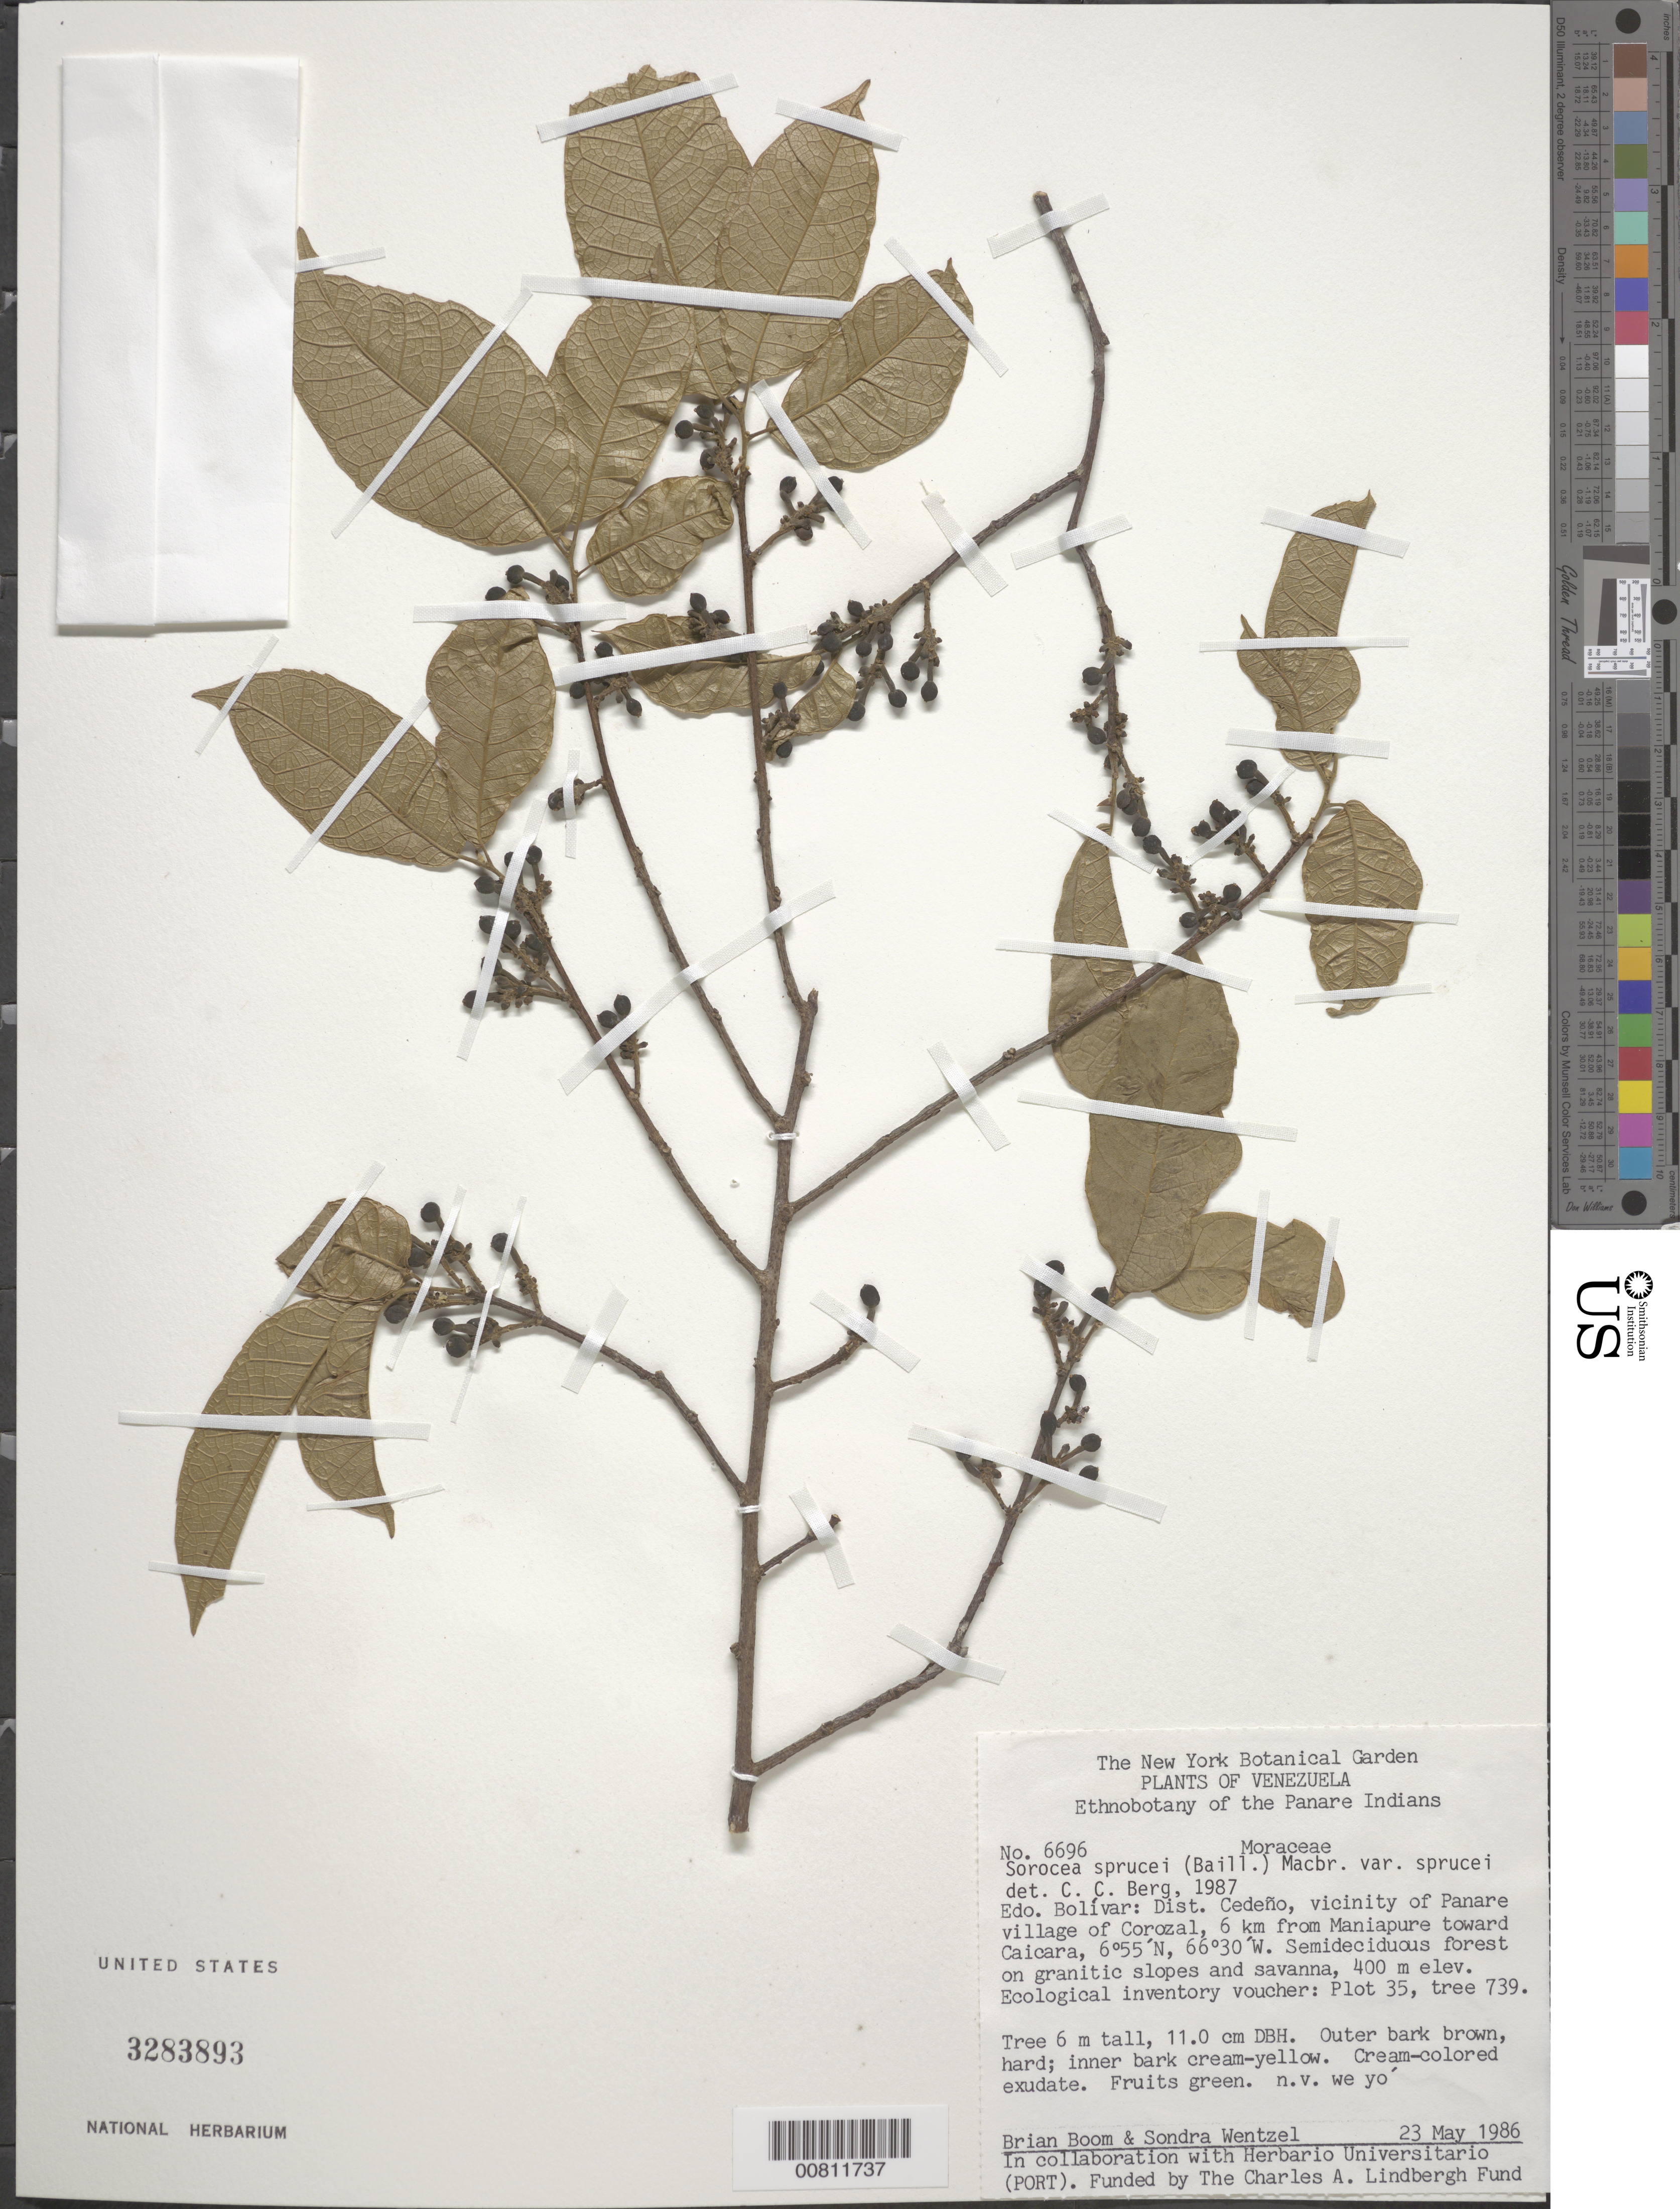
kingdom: Plantae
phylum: Tracheophyta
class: Magnoliopsida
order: Rosales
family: Moraceae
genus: Sorocea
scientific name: Sorocea sprucei var. sprucei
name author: (Baill.) J.F. Macbr.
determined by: Berg, C. C.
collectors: B. M. Boom & S. Wentzel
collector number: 6696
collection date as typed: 23-May-86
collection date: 1986-05-23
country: Venezuela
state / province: Bolívar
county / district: Cedeño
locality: Panare village of Corozal, vic., 6 km from Maniapure toward Caicara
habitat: Semideciduous forest on granitic slope and savanna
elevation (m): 400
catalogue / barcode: US 3283893